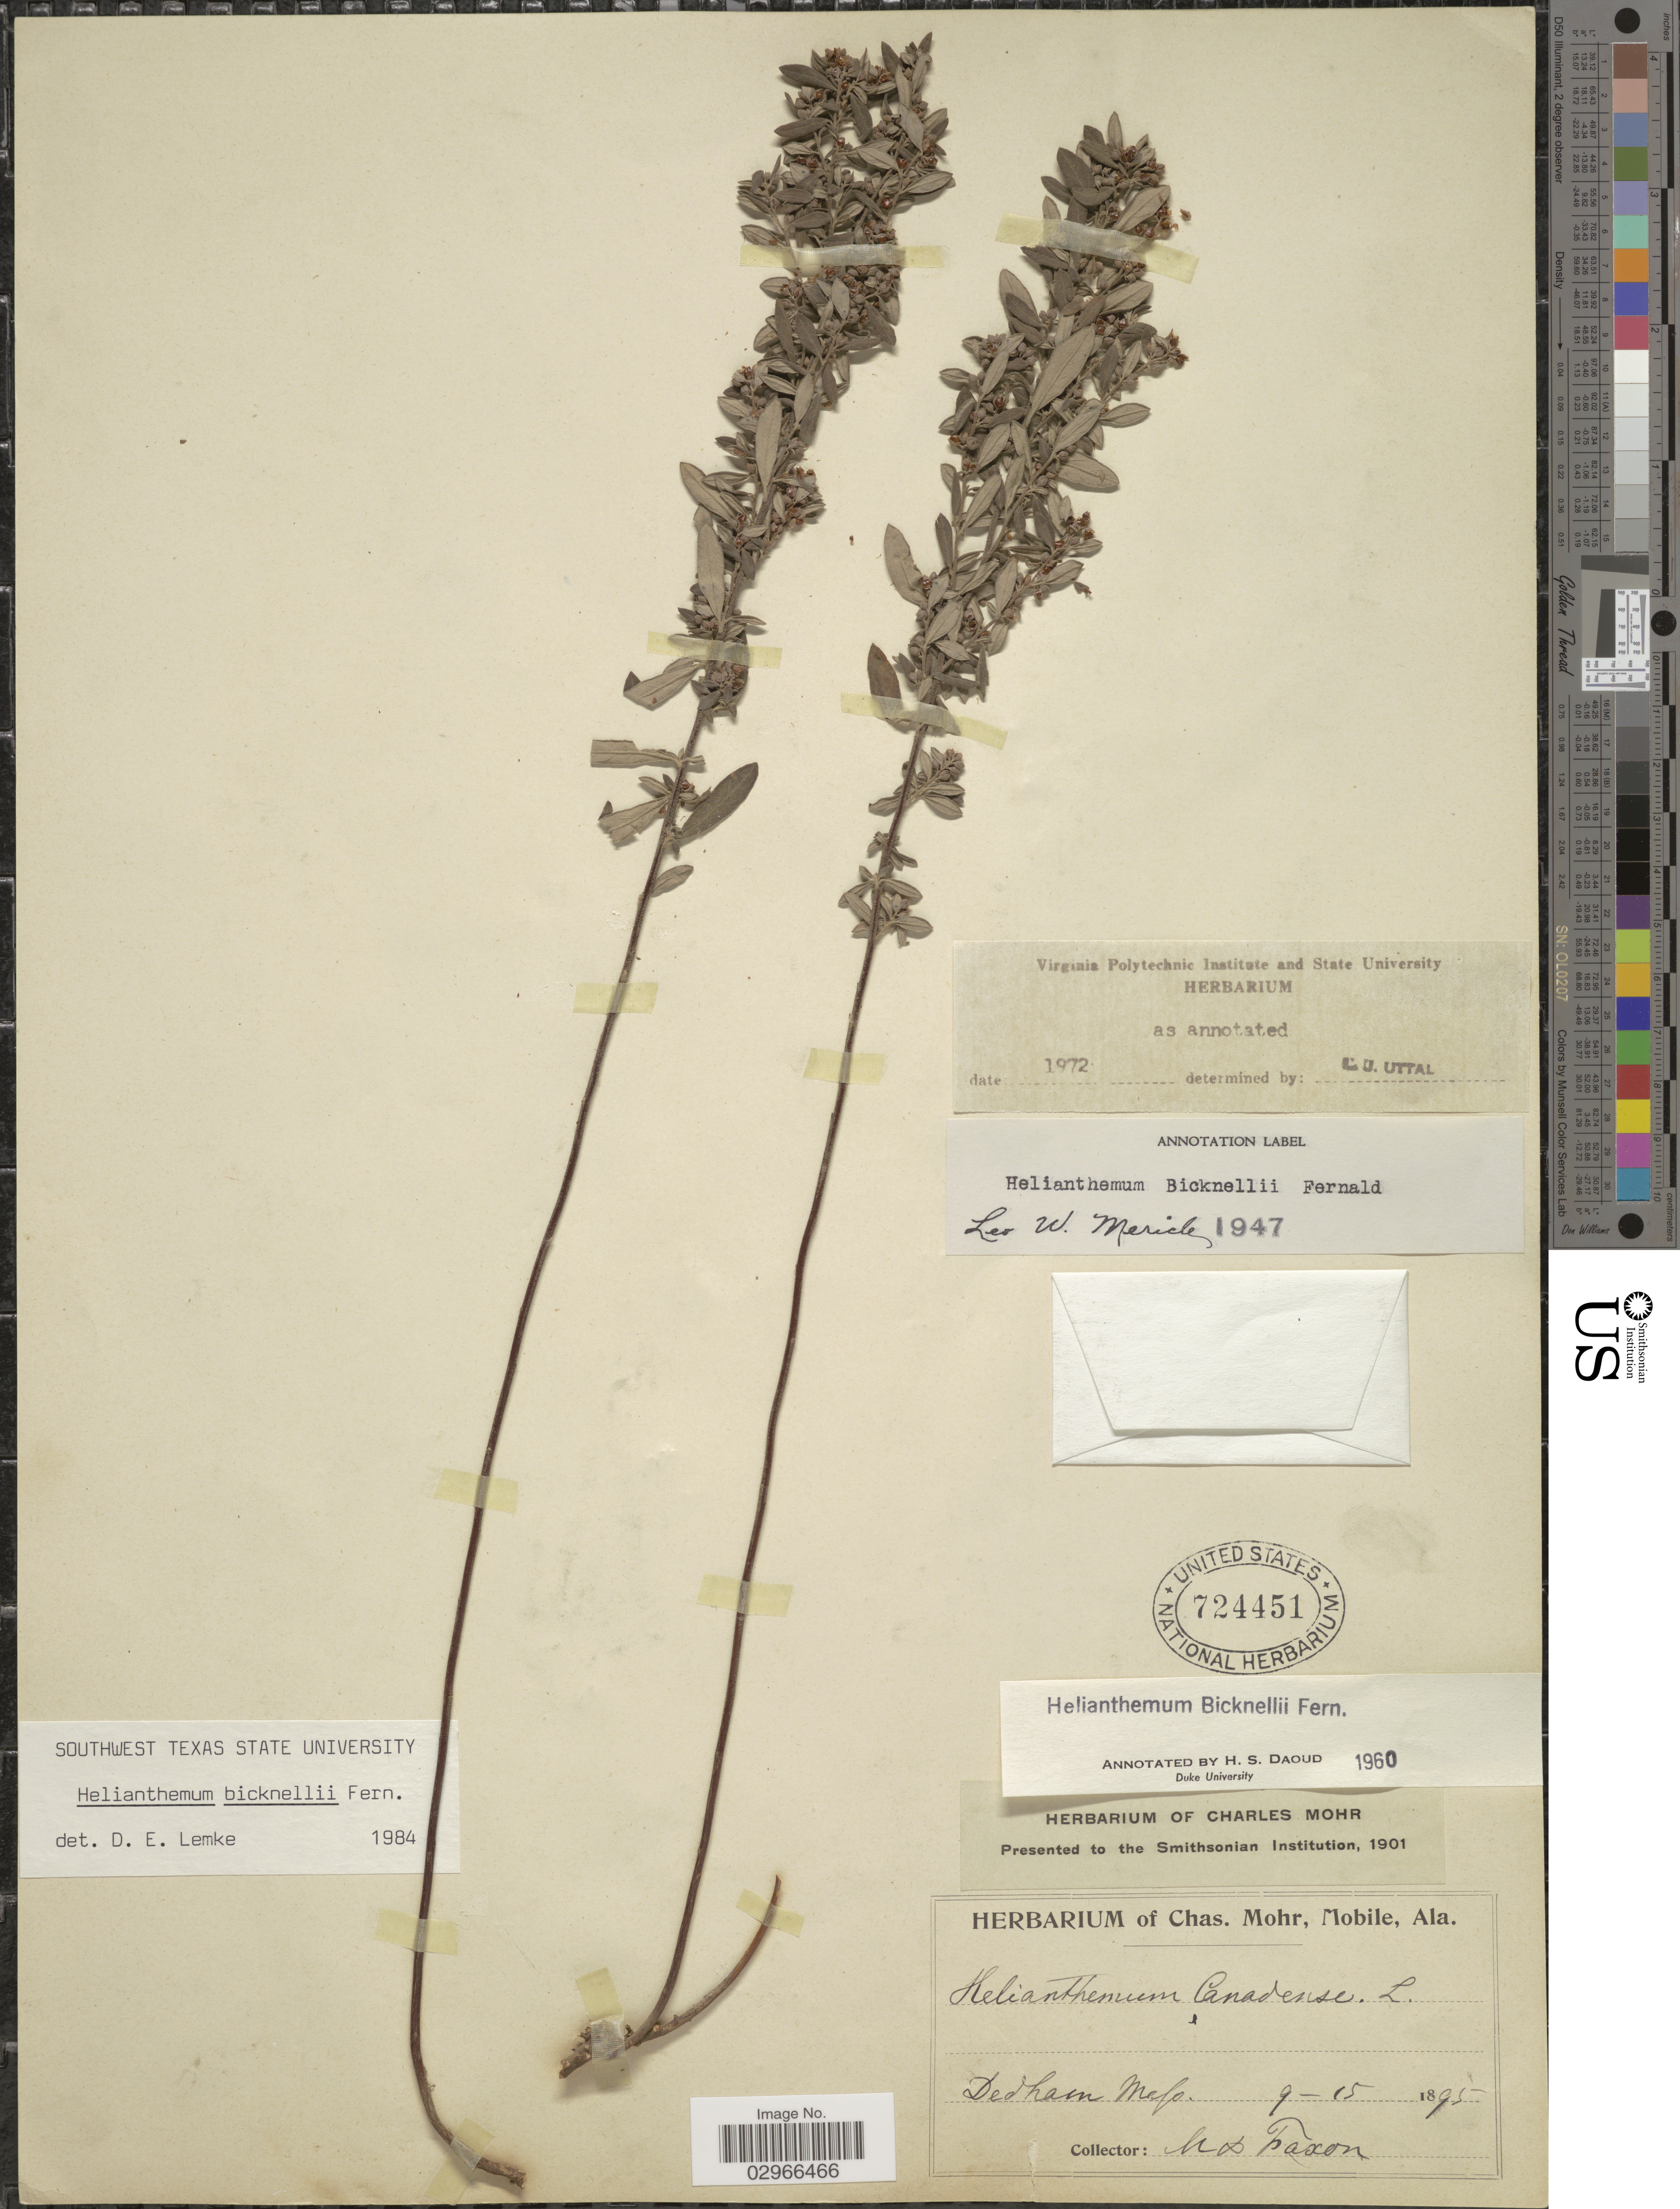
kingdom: Plantae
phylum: Tracheophyta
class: Magnoliopsida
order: Malvales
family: Cistaceae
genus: Helianthemum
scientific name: Helianthemum bicknellii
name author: Fernald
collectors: M. Faxon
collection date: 1895-09-15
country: United States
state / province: Massachusetts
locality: Dedham, Mass.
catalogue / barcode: US 724451